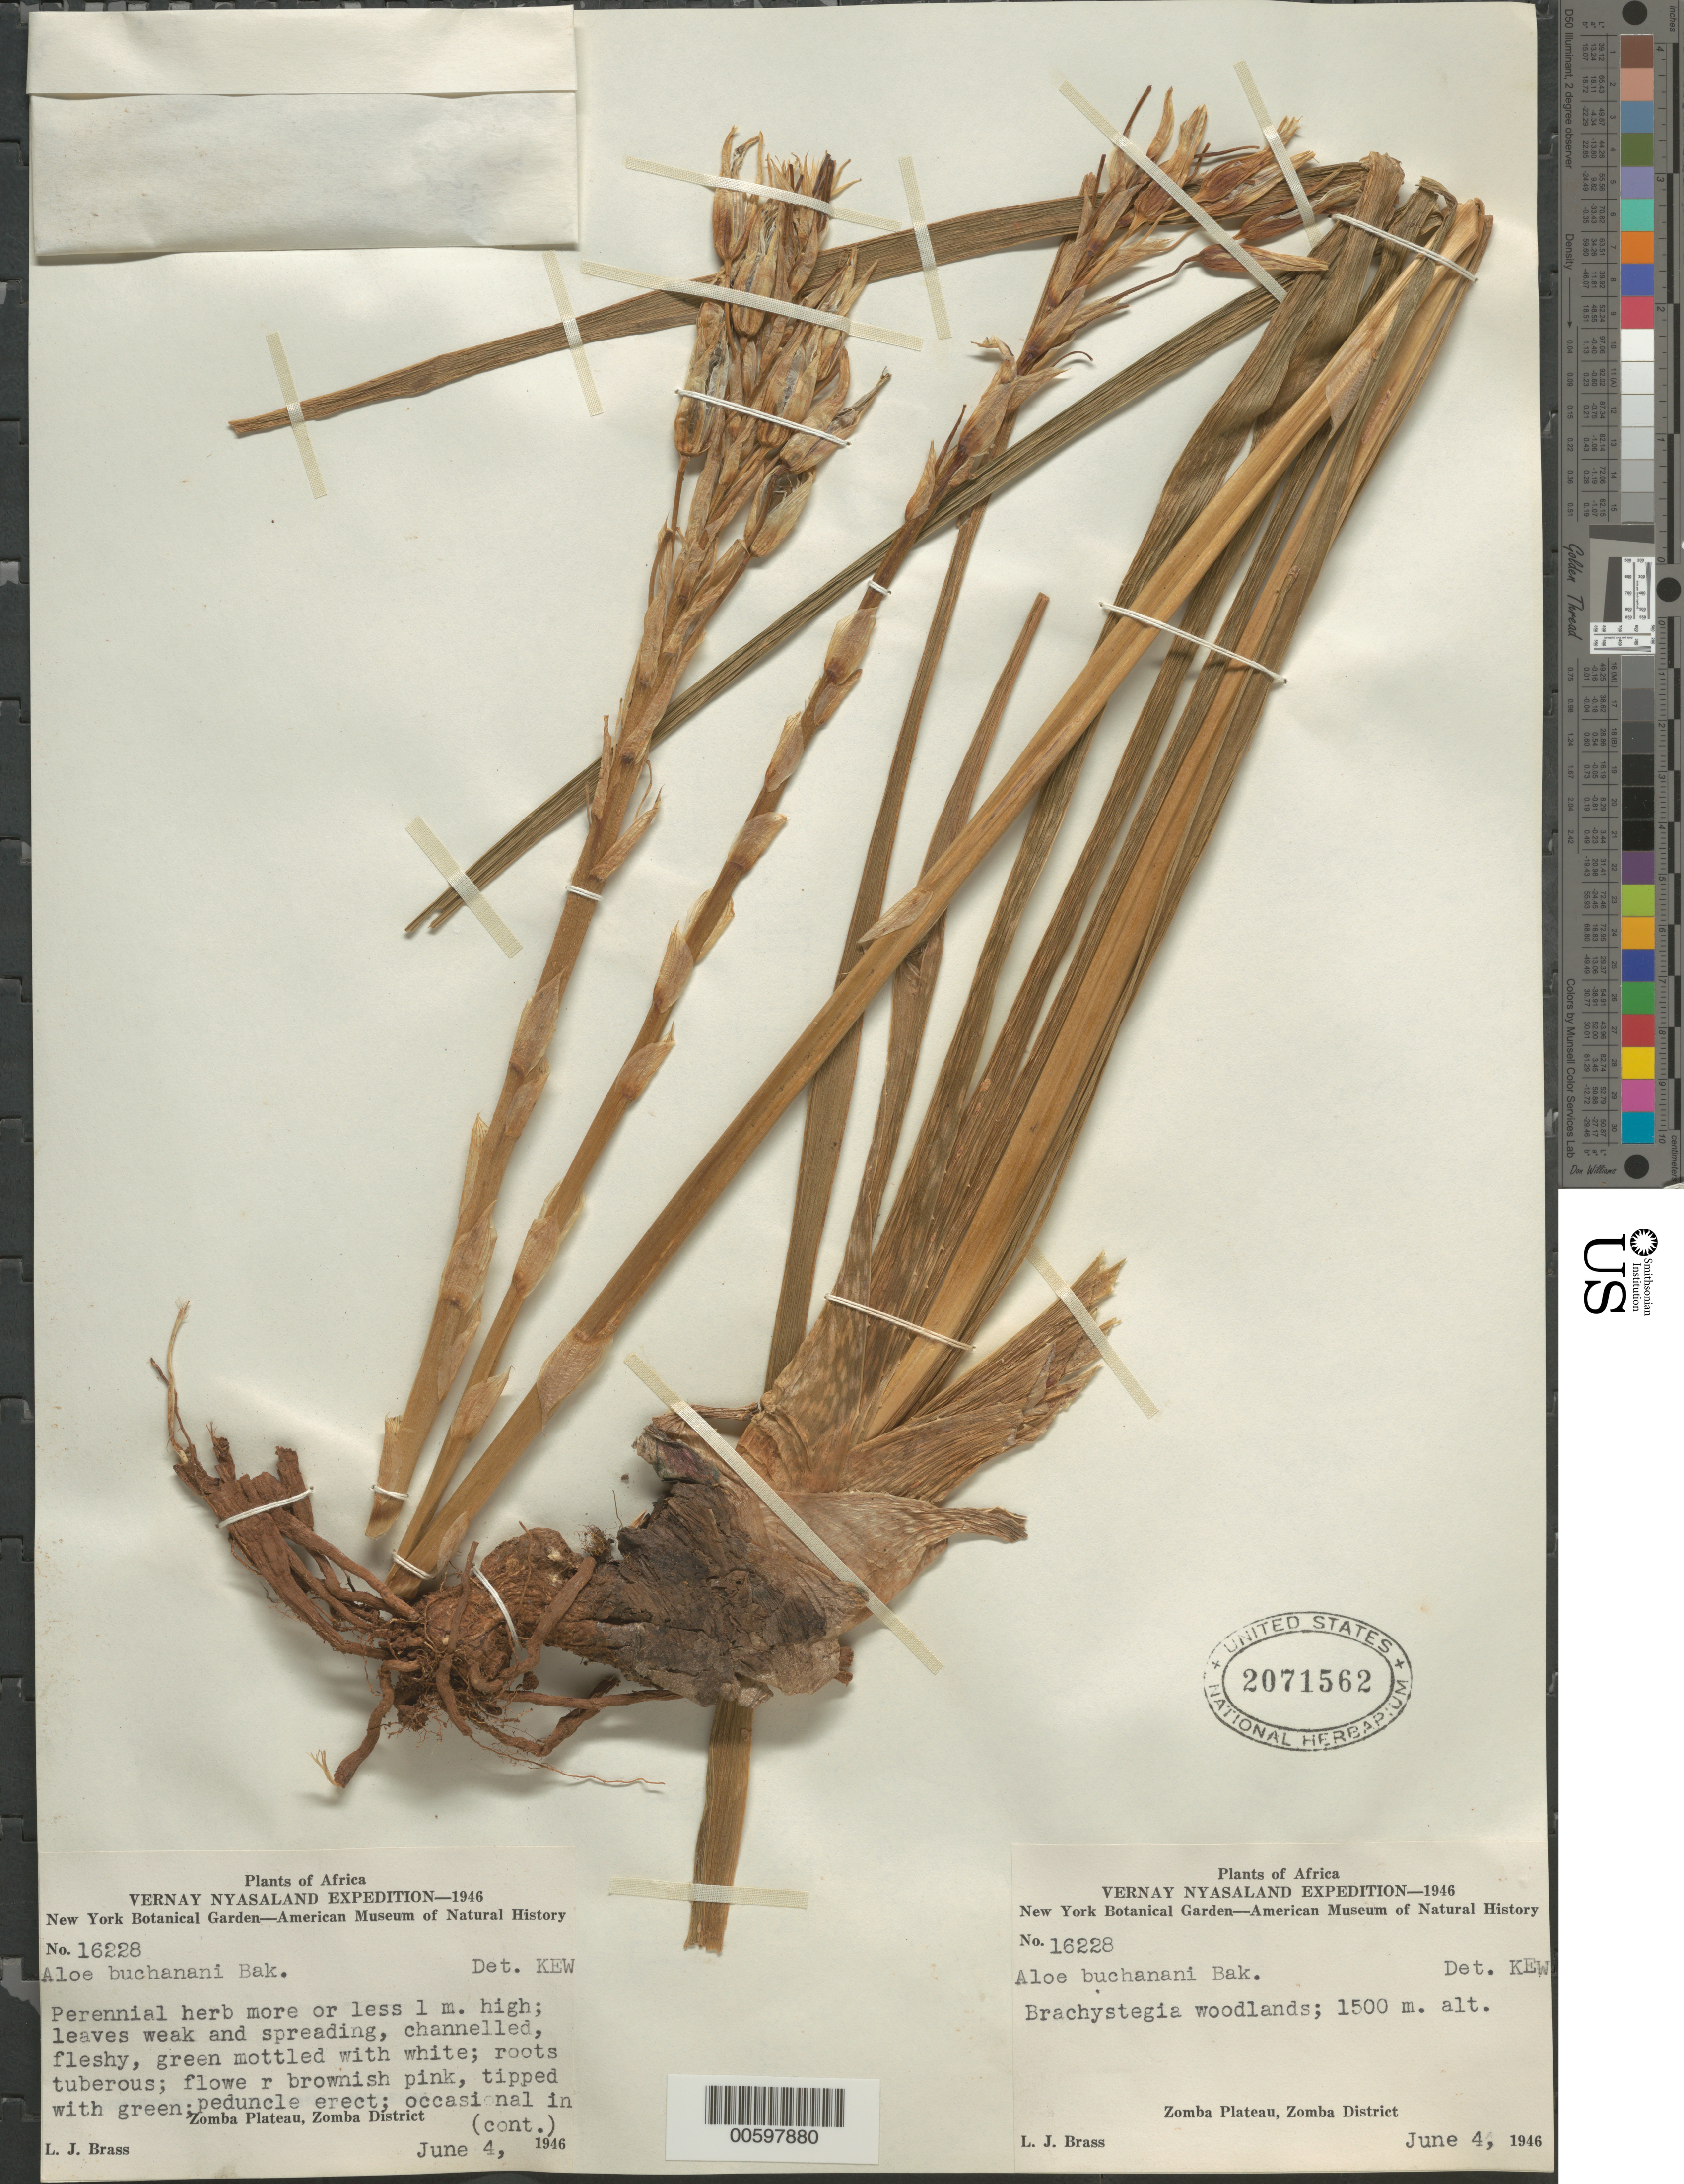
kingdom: Plantae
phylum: Tracheophyta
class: Liliopsida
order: Asparagales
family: Asphodelaceae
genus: Aloe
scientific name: Aloe buchanani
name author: Baker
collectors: L. J. Brass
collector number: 16228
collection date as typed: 04 Jun 1946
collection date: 1946-06-04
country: Malawi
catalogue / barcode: US 2071562